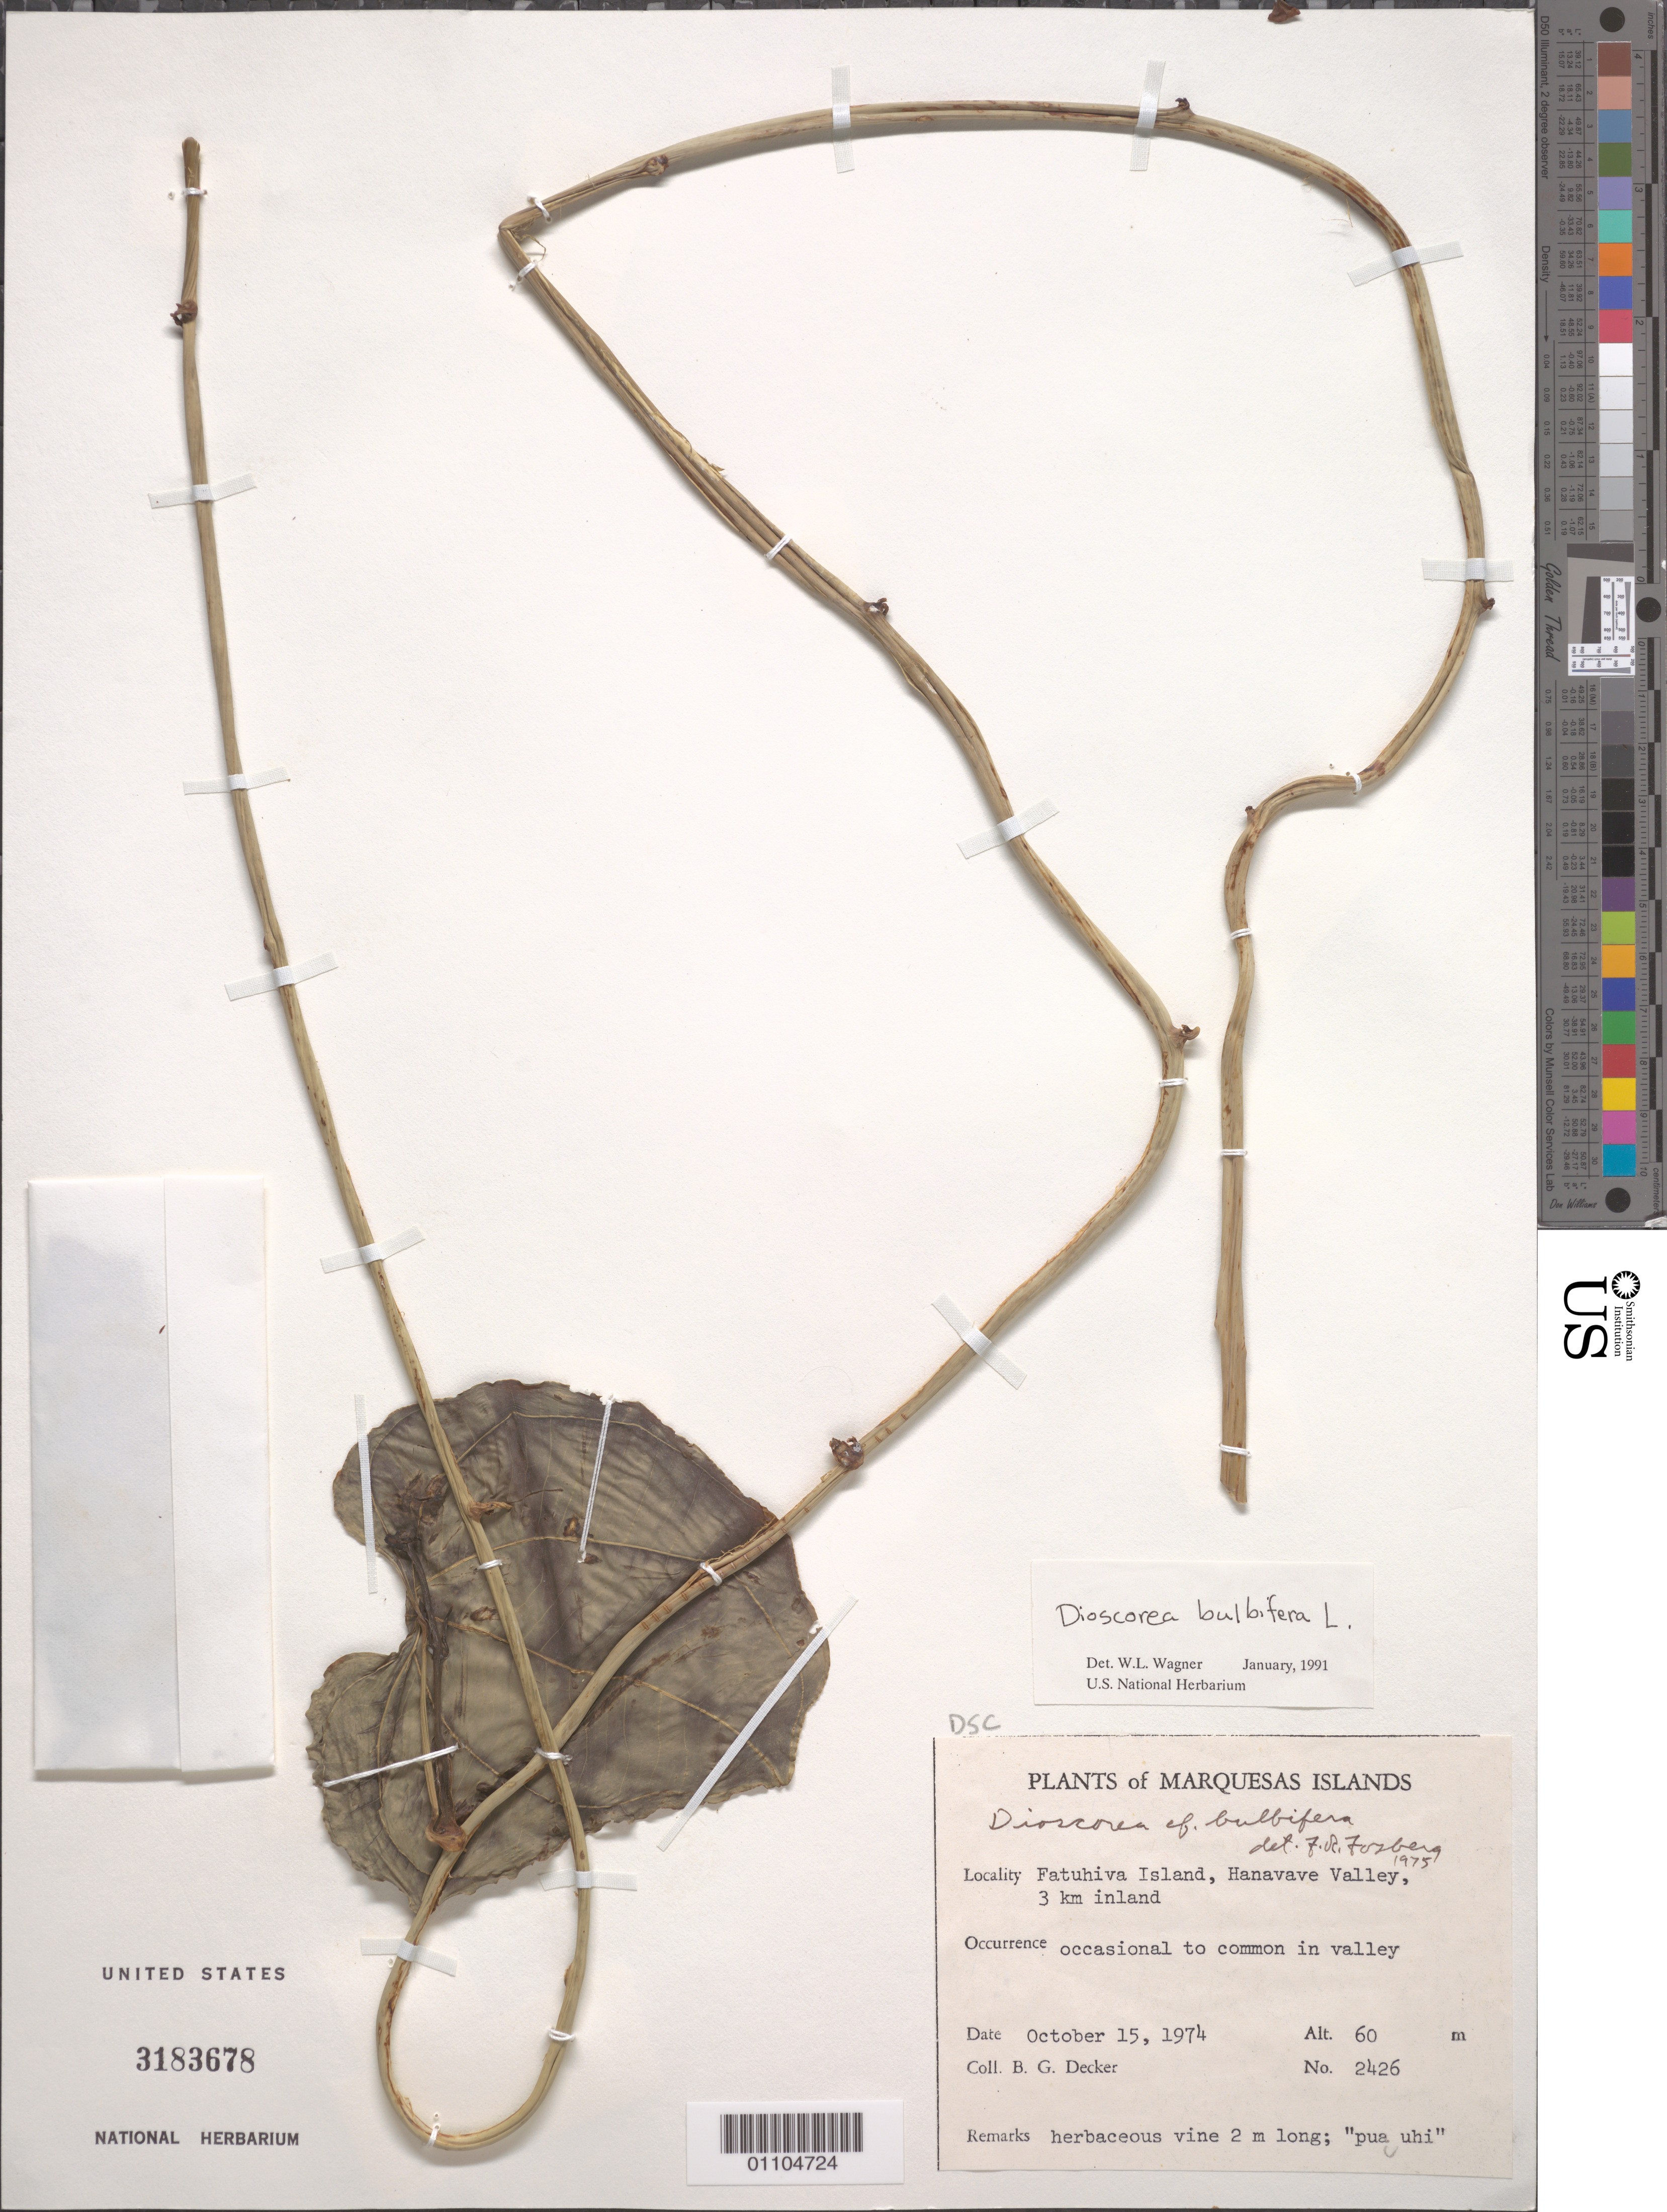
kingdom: Plantae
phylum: Tracheophyta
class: Liliopsida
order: Dioscoreales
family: Dioscoreaceae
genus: Dioscorea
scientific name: Dioscorea bulbifera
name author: L.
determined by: Wagner, W. L., (BOT), Smithsonian Institution - National Museum of Natural History (UNITED STATES)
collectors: B. G. Decker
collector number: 2426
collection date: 1974-10-15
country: French Polynesia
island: Fatu Hiva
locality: Hanavave Valley, 3 km inland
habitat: Occasional to common in valley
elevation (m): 60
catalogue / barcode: US 3183678